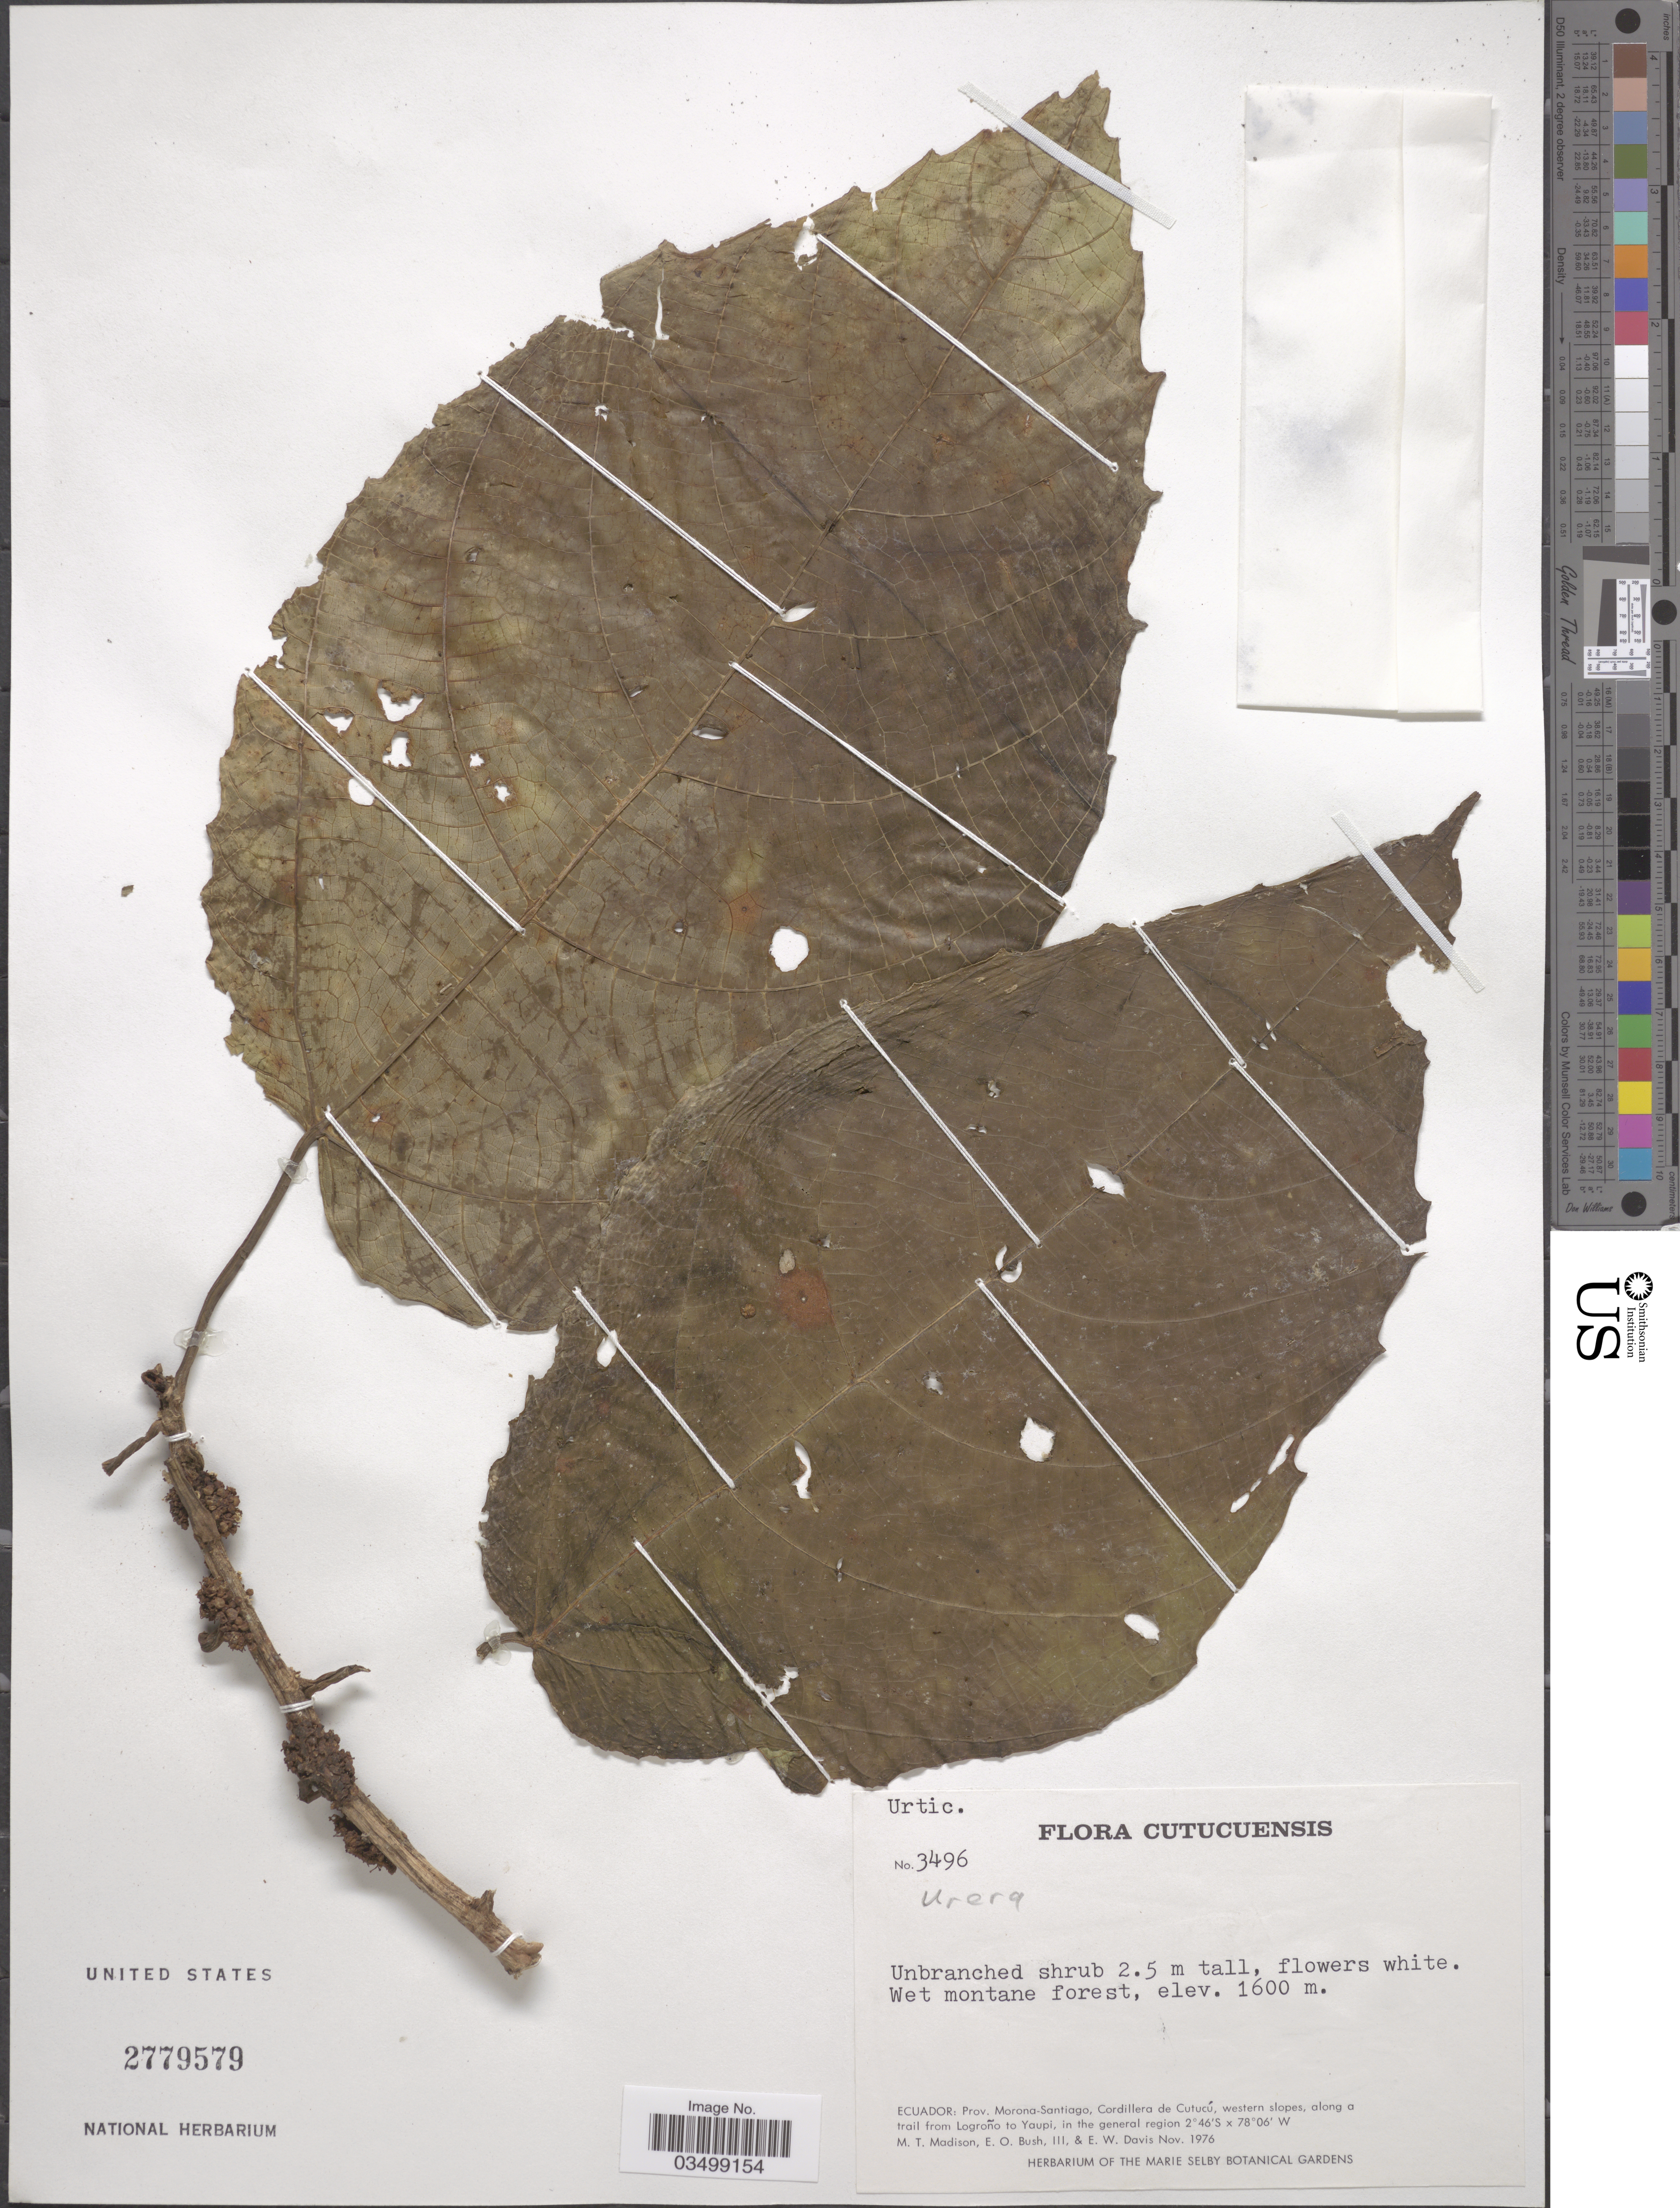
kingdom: Plantae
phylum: Tracheophyta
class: Magnoliopsida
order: Rosales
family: Urticaceae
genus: Urera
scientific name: Urera sp.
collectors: M. T. Madison, E. O. Bush & E. W. Davis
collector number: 3496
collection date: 1976-11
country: Ecuador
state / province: Morona-Santiago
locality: Cordillera de Cutucú, western slopes, along a trail from Logroño to Yaupi, in the general region.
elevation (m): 1600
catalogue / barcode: US 2779579